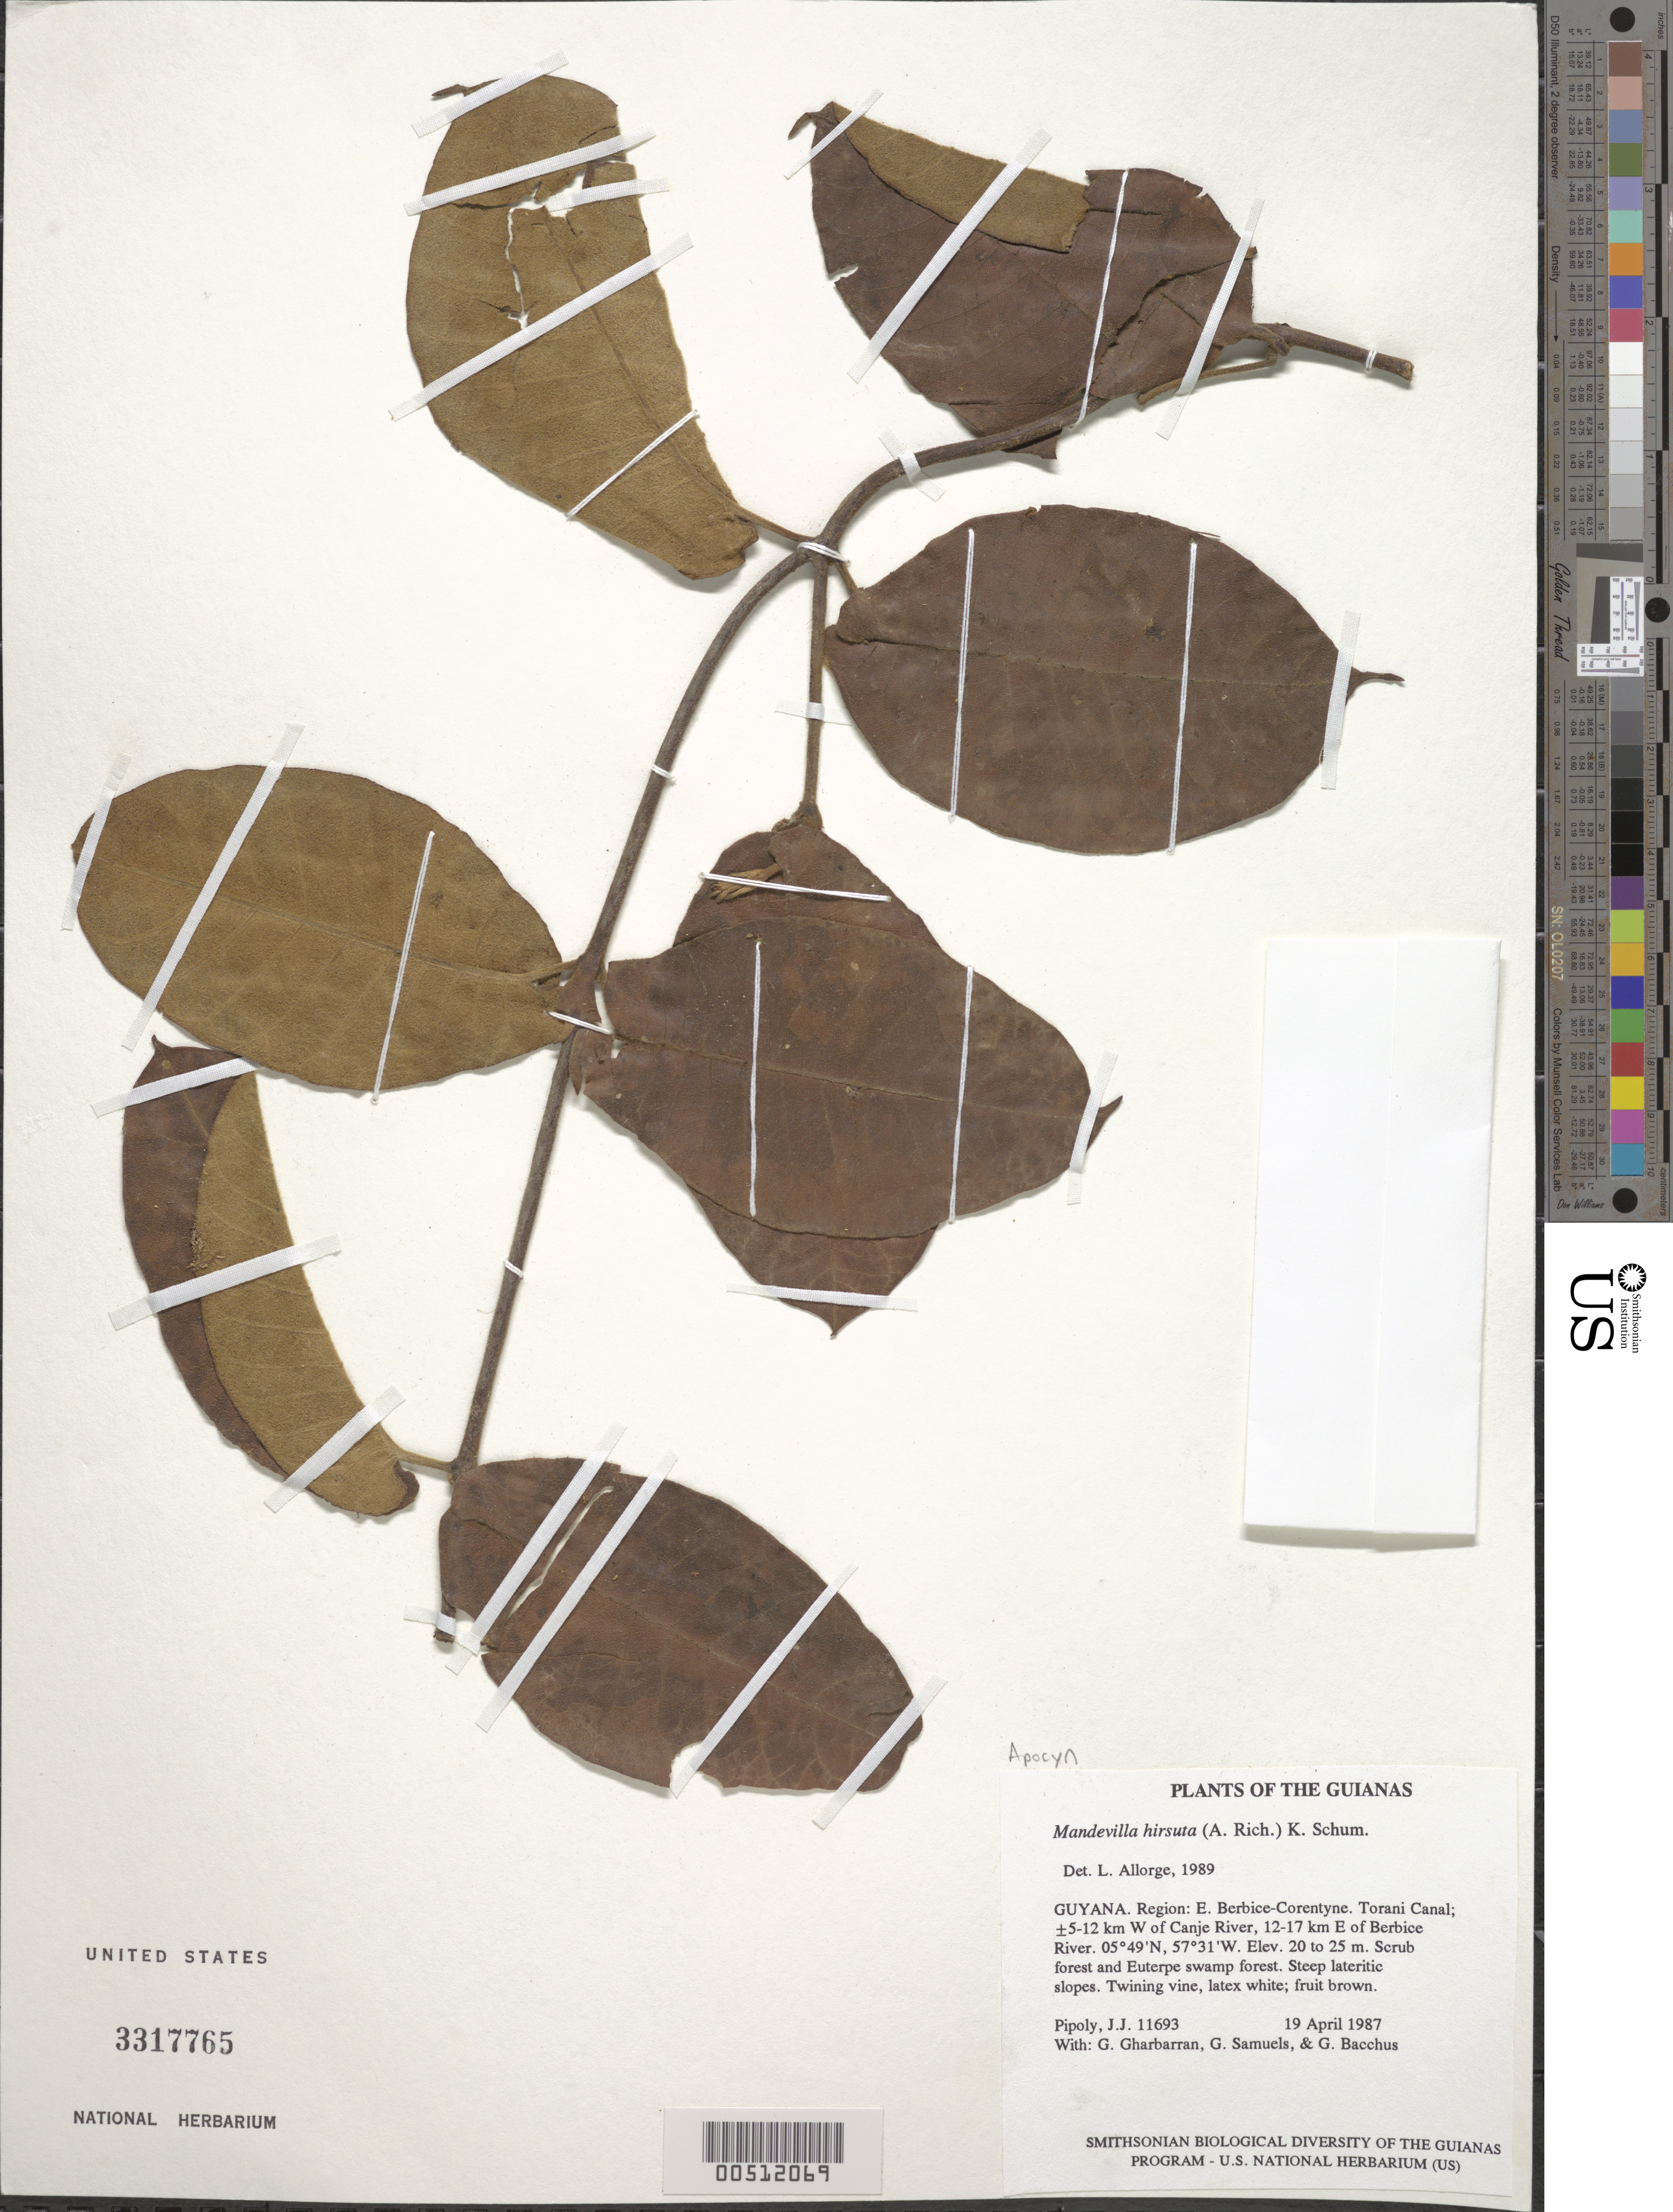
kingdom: Plantae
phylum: Tracheophyta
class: Magnoliopsida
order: Gentianales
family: Apocynaceae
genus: Mandevilla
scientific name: Mandevilla hirsuta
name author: (Rich.) K. Schum.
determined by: Allorge, L.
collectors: J. J. Pipoly, G. Gharbarran, G. Samuels & G. Bacchus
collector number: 11693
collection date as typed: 19 April 1987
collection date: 1987-04-19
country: Guyana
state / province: E. Berbice-Corentyne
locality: Torani Canal; ±5-12 km W of Canje River, 12-17 km E of Berbice River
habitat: Scrub forest and Euterpe Swamp forestSteep lateritic slopes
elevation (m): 20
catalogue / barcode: US 3317765